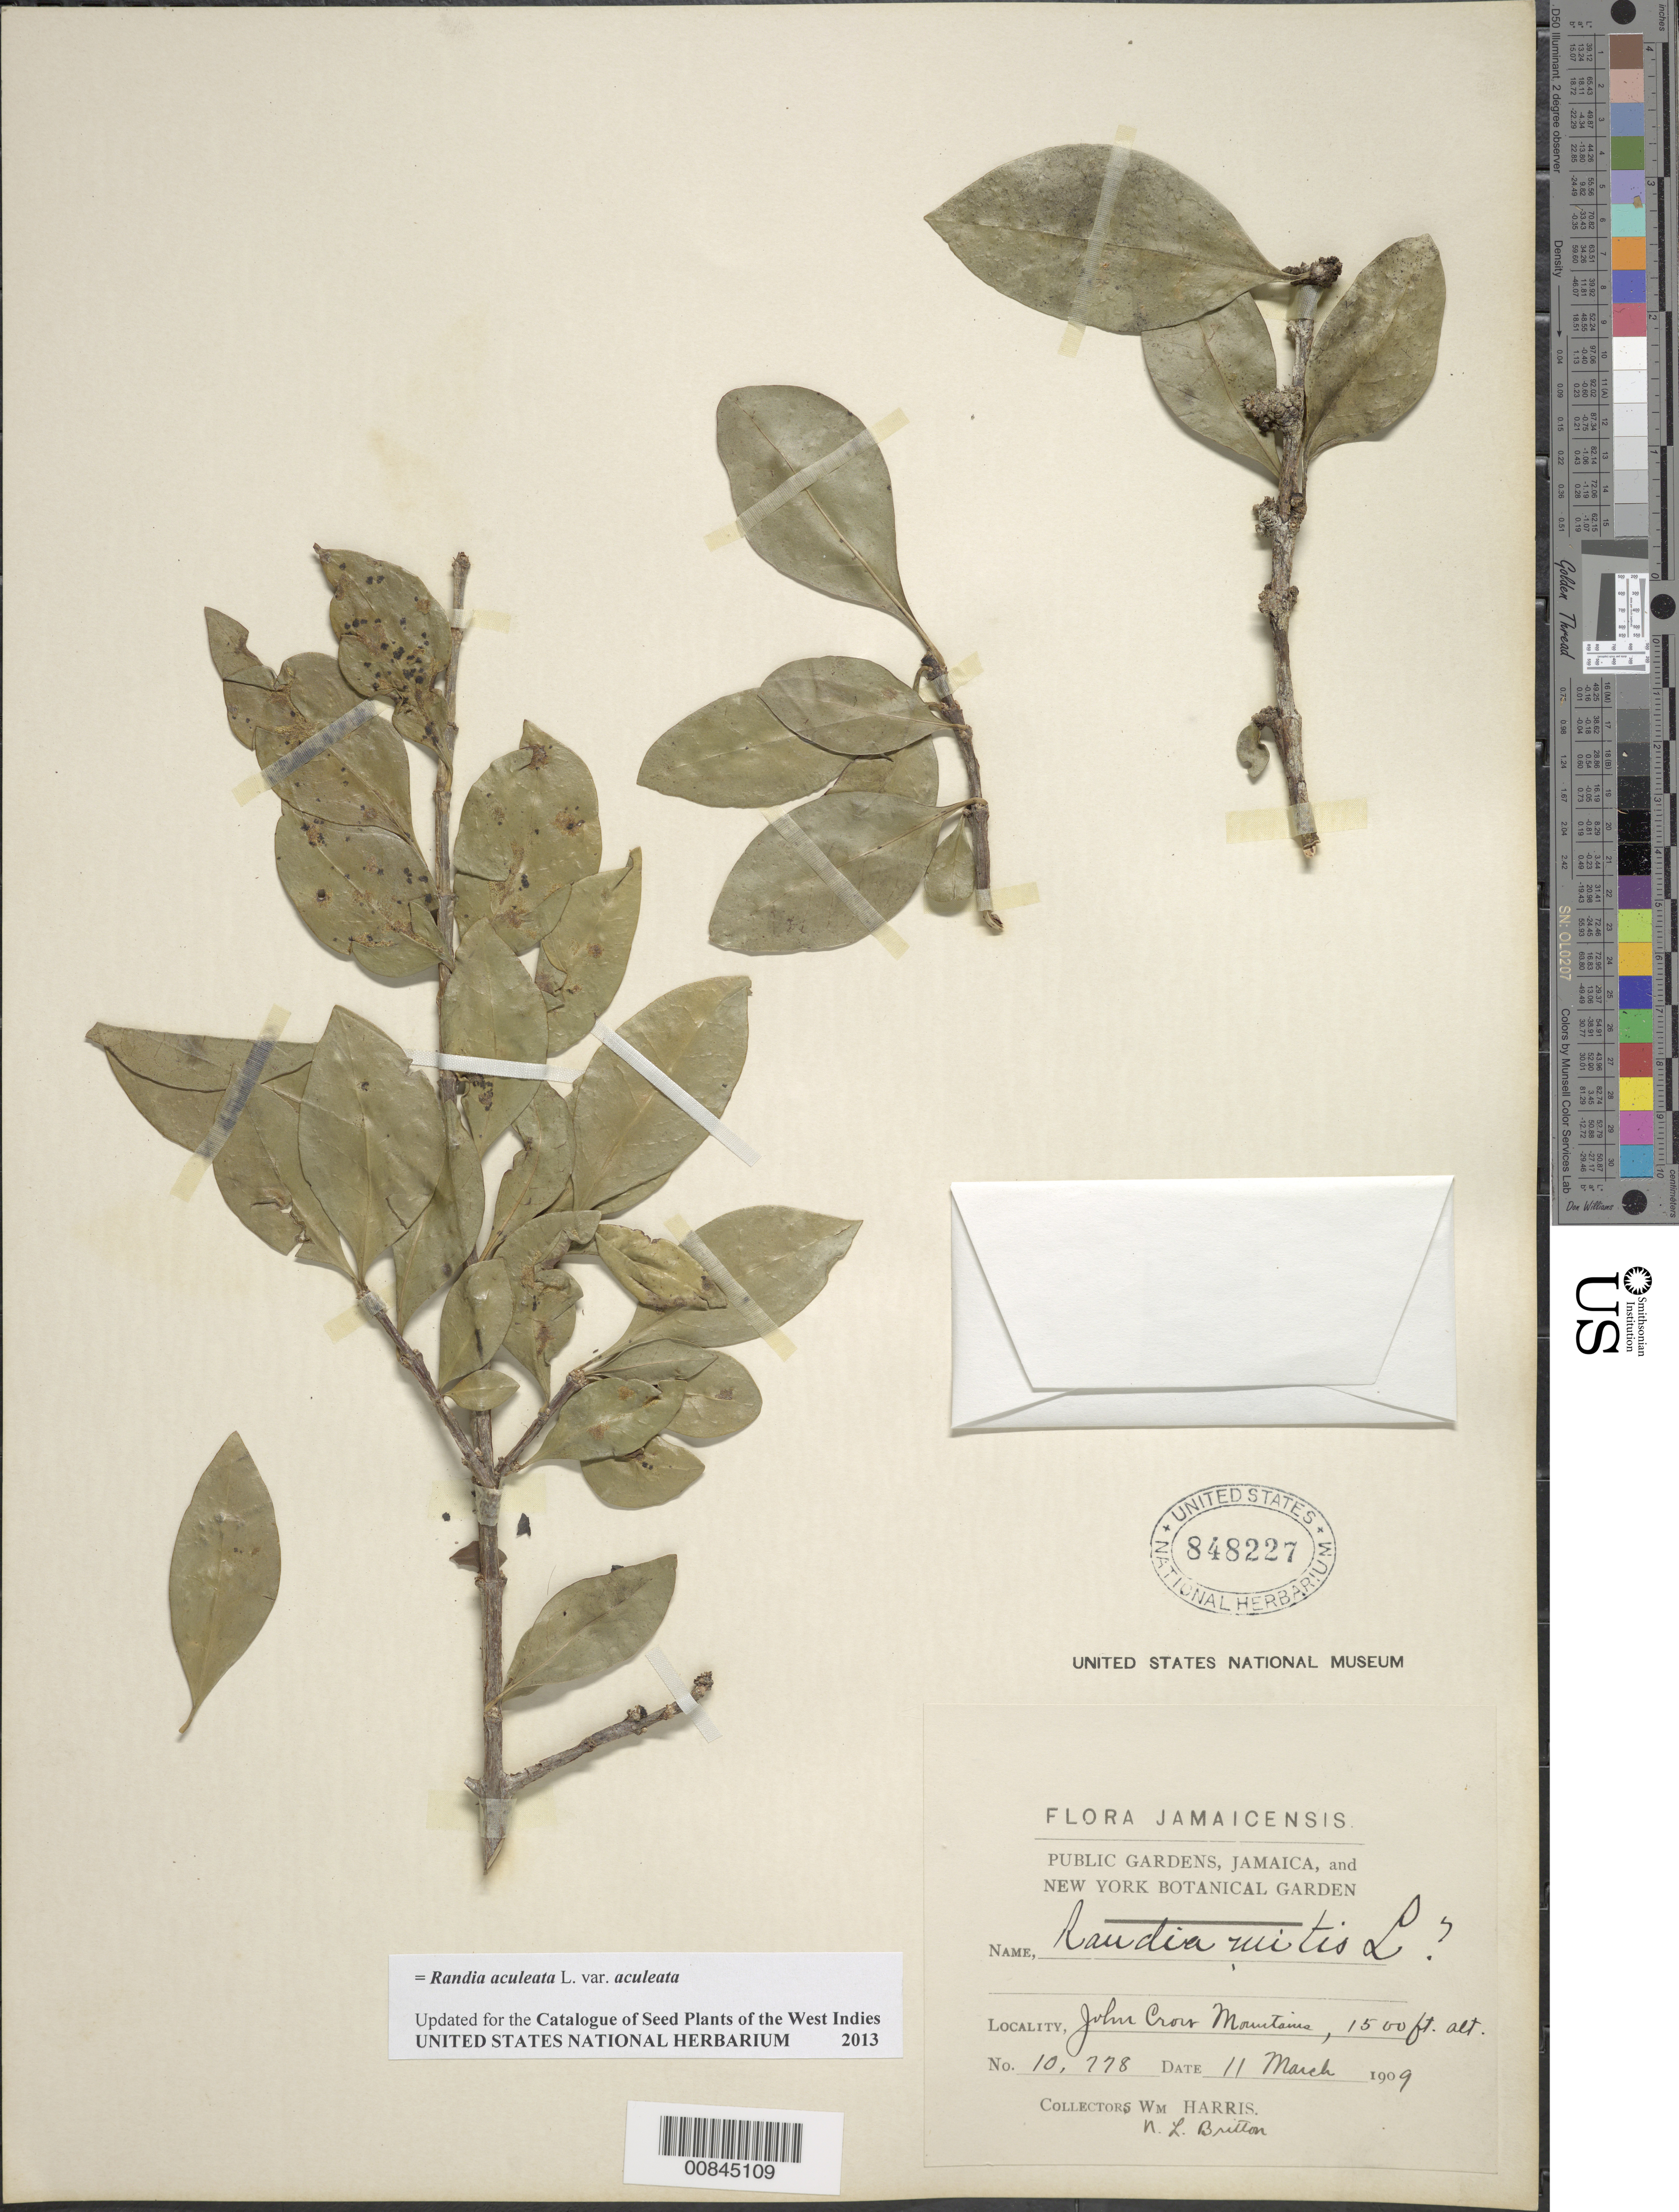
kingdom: Plantae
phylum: Tracheophyta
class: Magnoliopsida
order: Gentianales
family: Rubiaceae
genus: Randia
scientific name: Randia aculeata var. aculeata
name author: L.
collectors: W. H. Harris & N. Britton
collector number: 10778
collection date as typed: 11 Mar 1909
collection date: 1909-03-11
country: Jamaica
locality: John Crow Mountains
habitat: Montane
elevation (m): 457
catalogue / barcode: US 848227